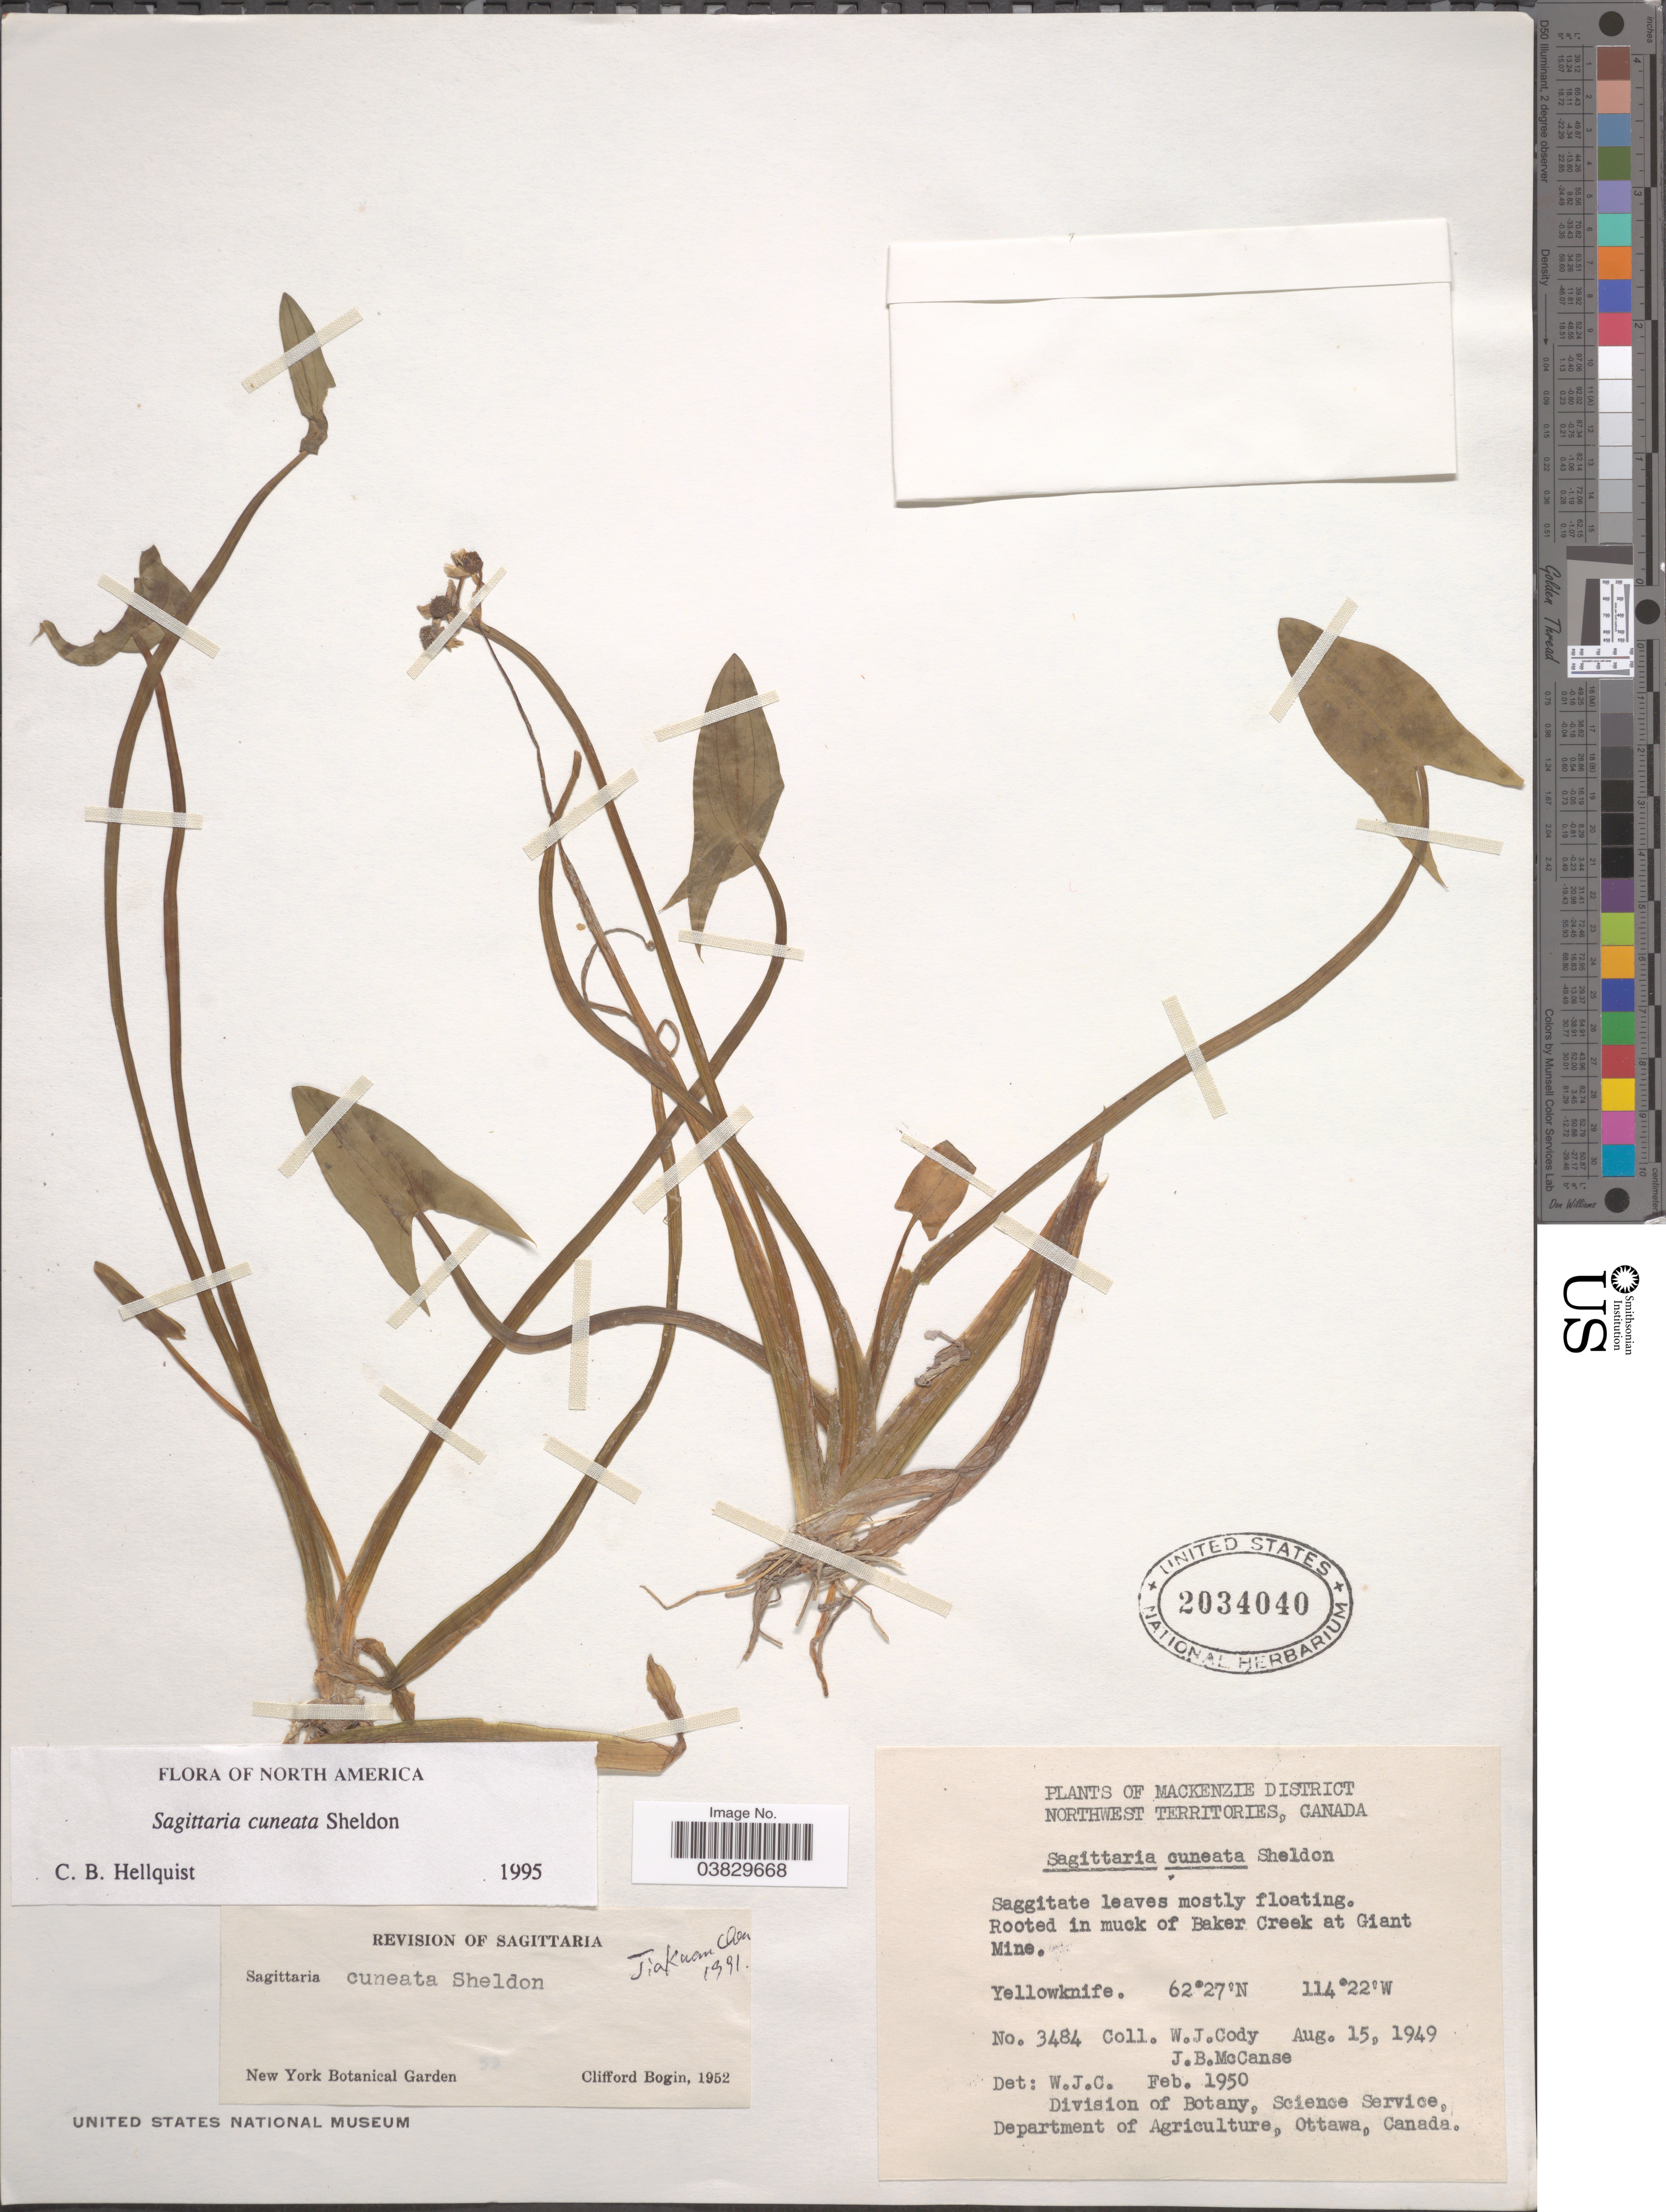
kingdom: Plantae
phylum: Tracheophyta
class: Liliopsida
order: Alismatales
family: Alismataceae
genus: Sagittaria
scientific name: Sagittaria cuneata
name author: E. Sheld.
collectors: W. Cody & J. McCanse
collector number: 3484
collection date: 1949-08-15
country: Canada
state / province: Northwest Territories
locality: Mackenzie District. Northwest Territories. Rooted in muck of Baker Creek at Giant Mine. Yellowknife.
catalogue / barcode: US 2034040